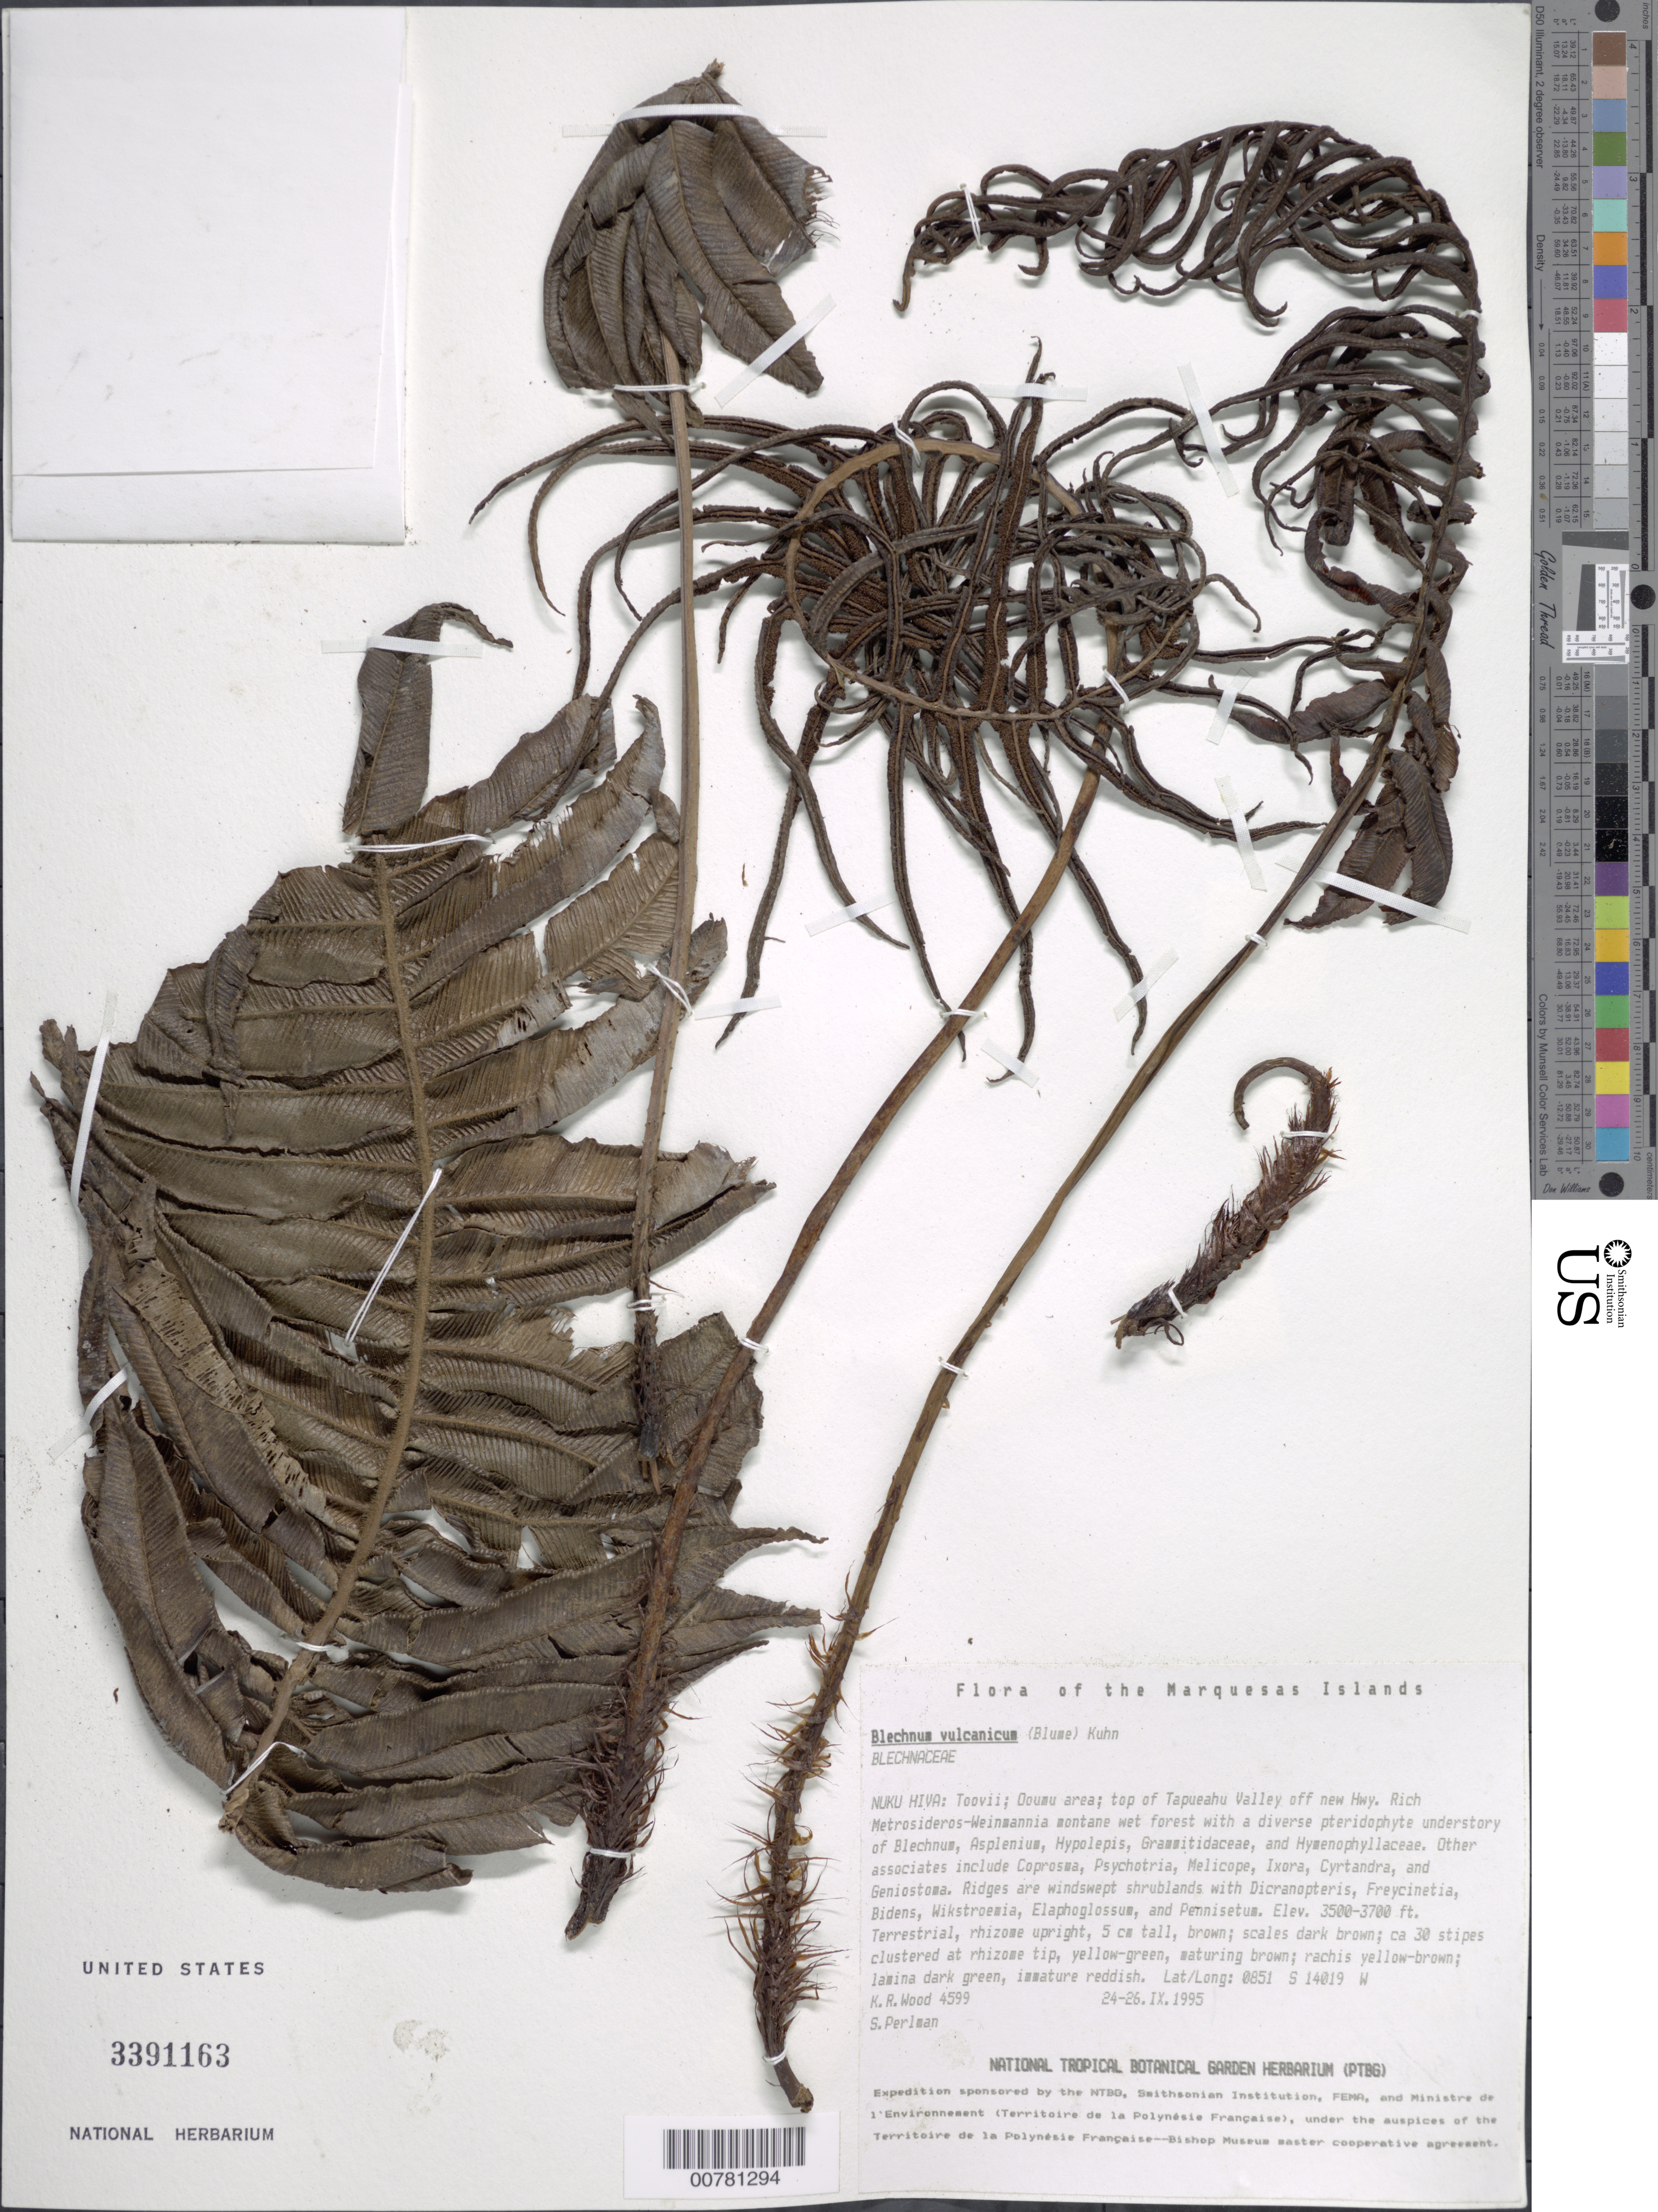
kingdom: Plantae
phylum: Tracheophyta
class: Polypodiopsida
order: Polypodiales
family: Blechnaceae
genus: Blechnum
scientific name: Blechnum vulcanicum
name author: (Blume) Kuhn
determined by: Lorence, David H., (PTBG), National Tropical Botanical Garden (UNITED STATES)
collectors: K. R. Wood & S. P. Perlman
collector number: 4599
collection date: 1995-09-24/1995-09-26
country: French Polynesia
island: Nuku Hiva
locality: Toovii, Ooumu area, top of Tapueahu Valley off new hwy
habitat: Rich Metrosideros - Weinmannia montane wet forests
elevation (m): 1067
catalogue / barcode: US 3391163